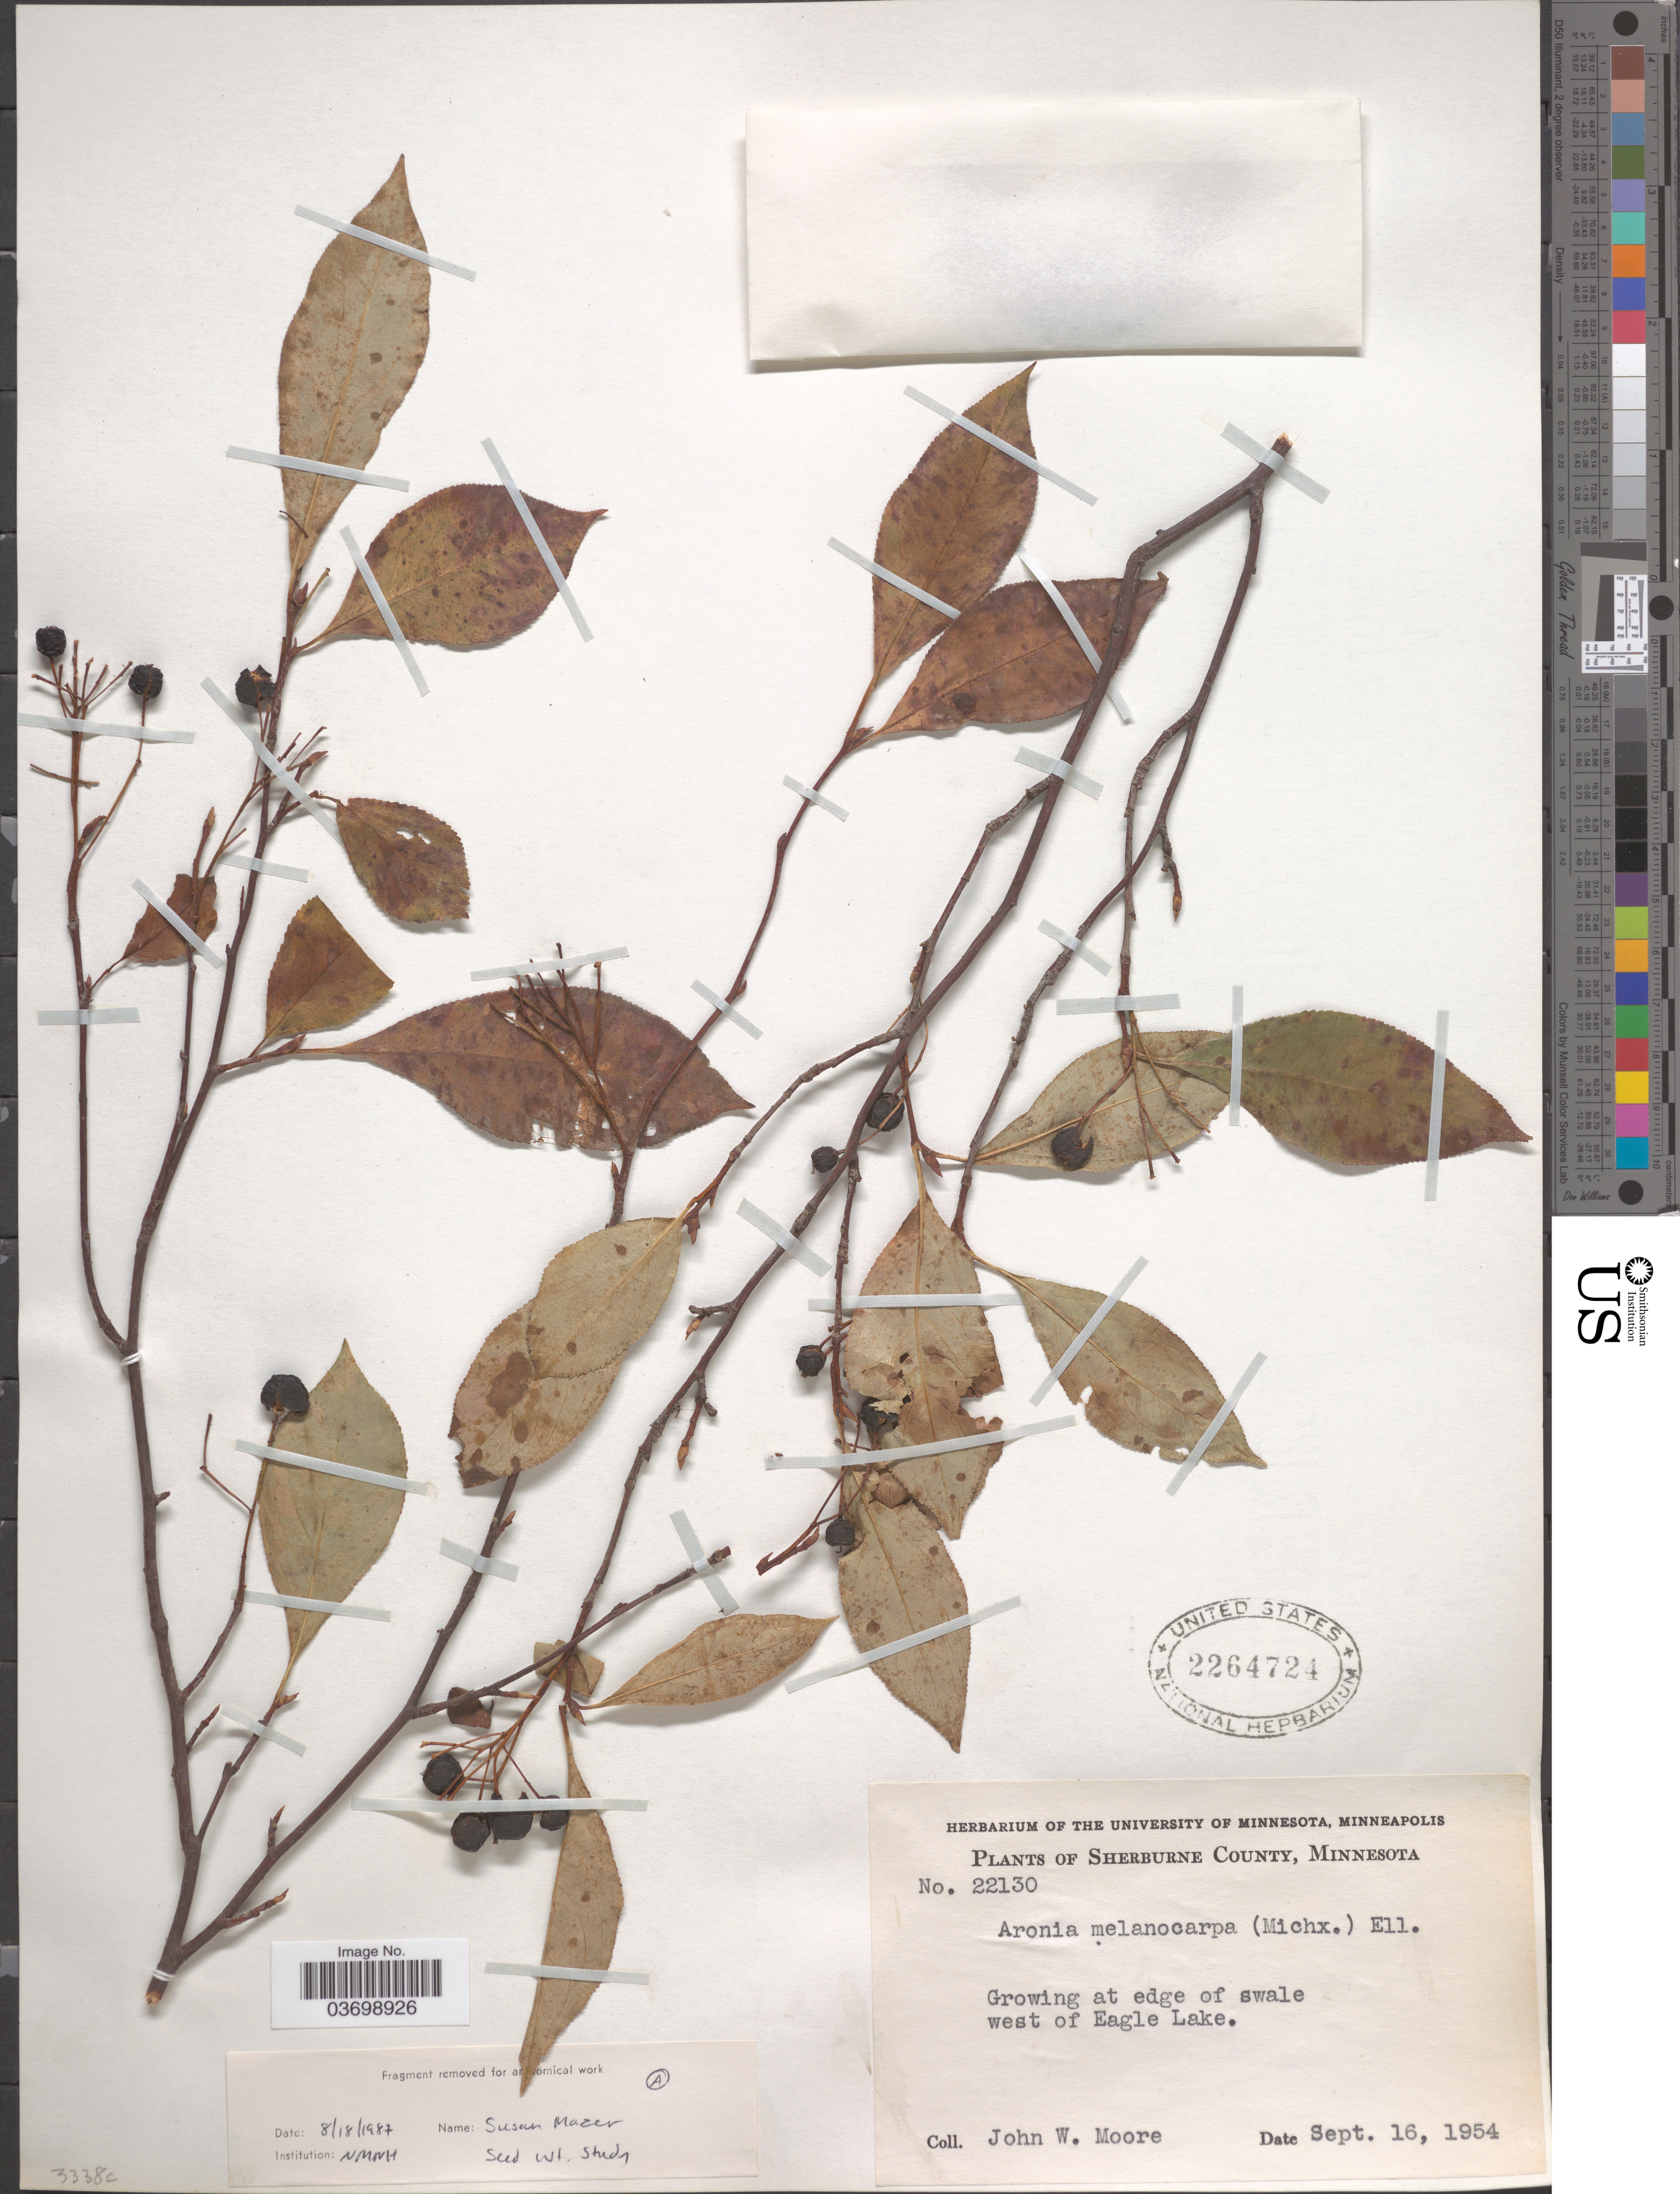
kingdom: Plantae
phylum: Tracheophyta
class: Magnoliopsida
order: Rosales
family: Rosaceae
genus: Aronia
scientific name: Aronia melanocarpa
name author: (Michx.) Elliott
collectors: J. Moore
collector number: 22130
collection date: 1954-09-16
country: United States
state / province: Minnesota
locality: Sherburne County. Growing at edge of swale west of Eagle Lake.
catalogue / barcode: US 2264724